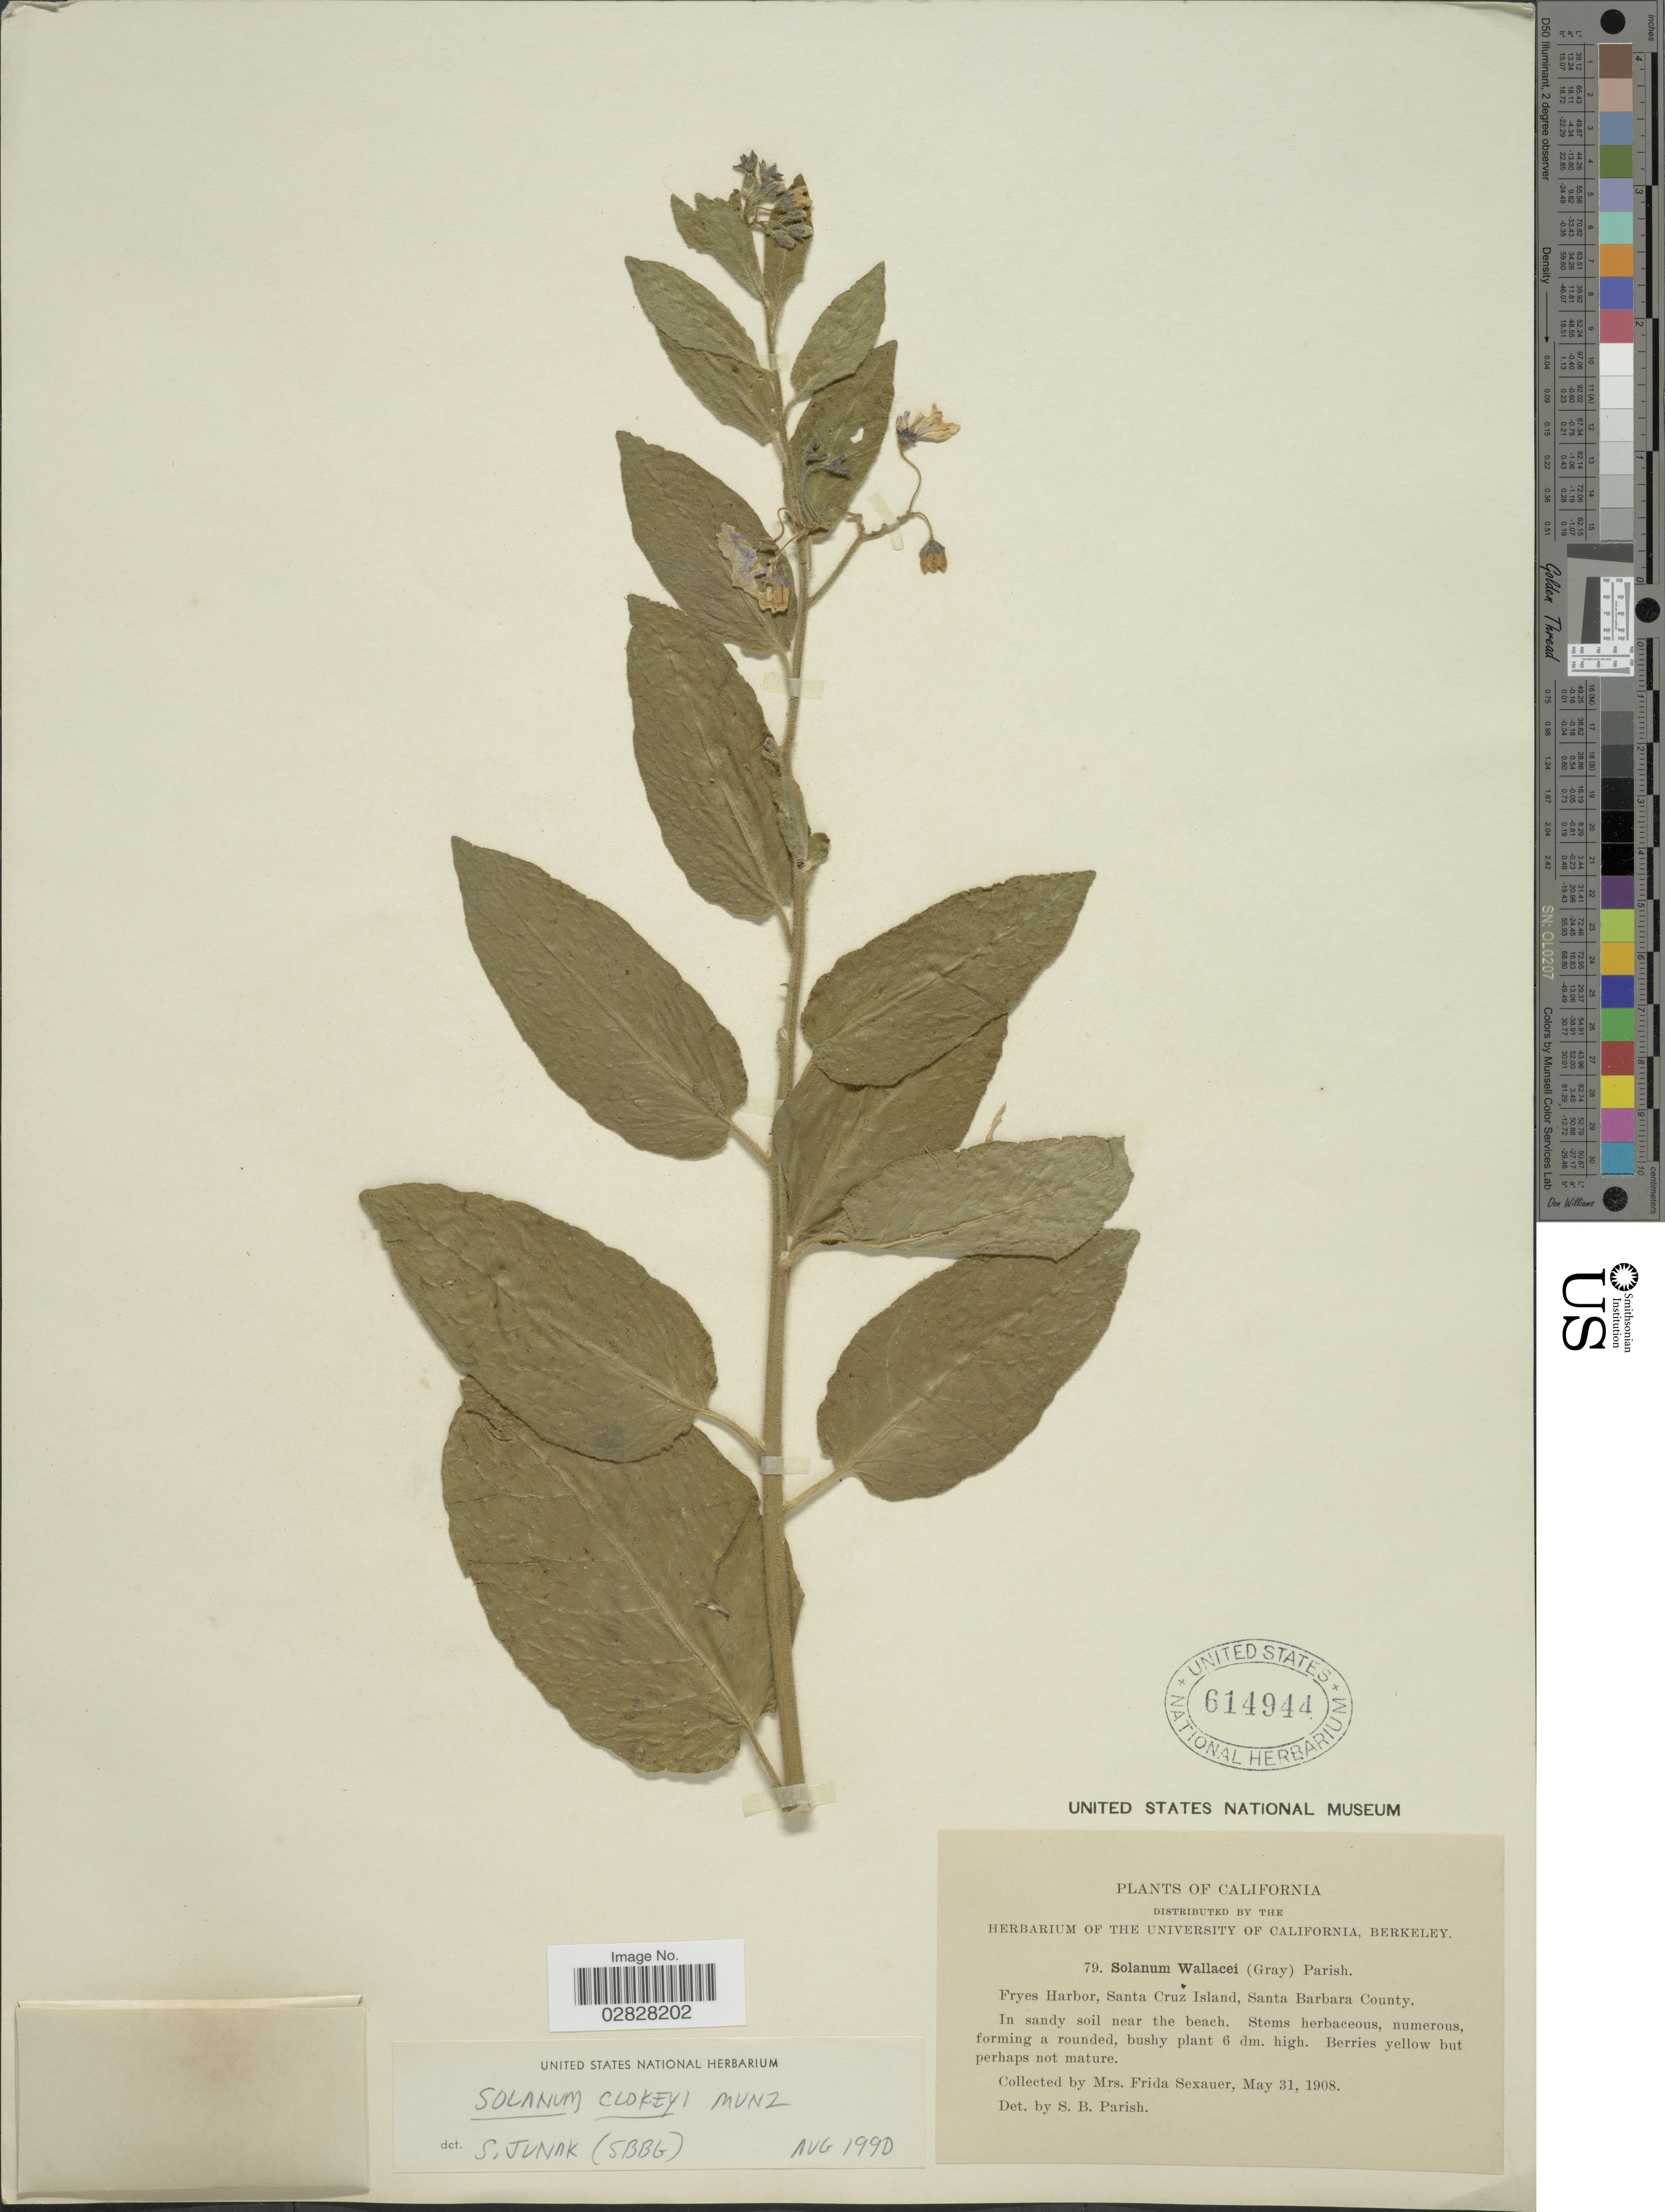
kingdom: Plantae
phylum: Tracheophyta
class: Magnoliopsida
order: Solanales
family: Solanaceae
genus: Solanum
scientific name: Solanum clokeyi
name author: Munz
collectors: F. Sexauer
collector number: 79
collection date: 1908-05-31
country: United States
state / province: California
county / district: Santa Barbara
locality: Fryes Harbor, Santa Cruz Island, Santa Barbara County. In sand soil near the beach.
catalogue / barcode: US 614944